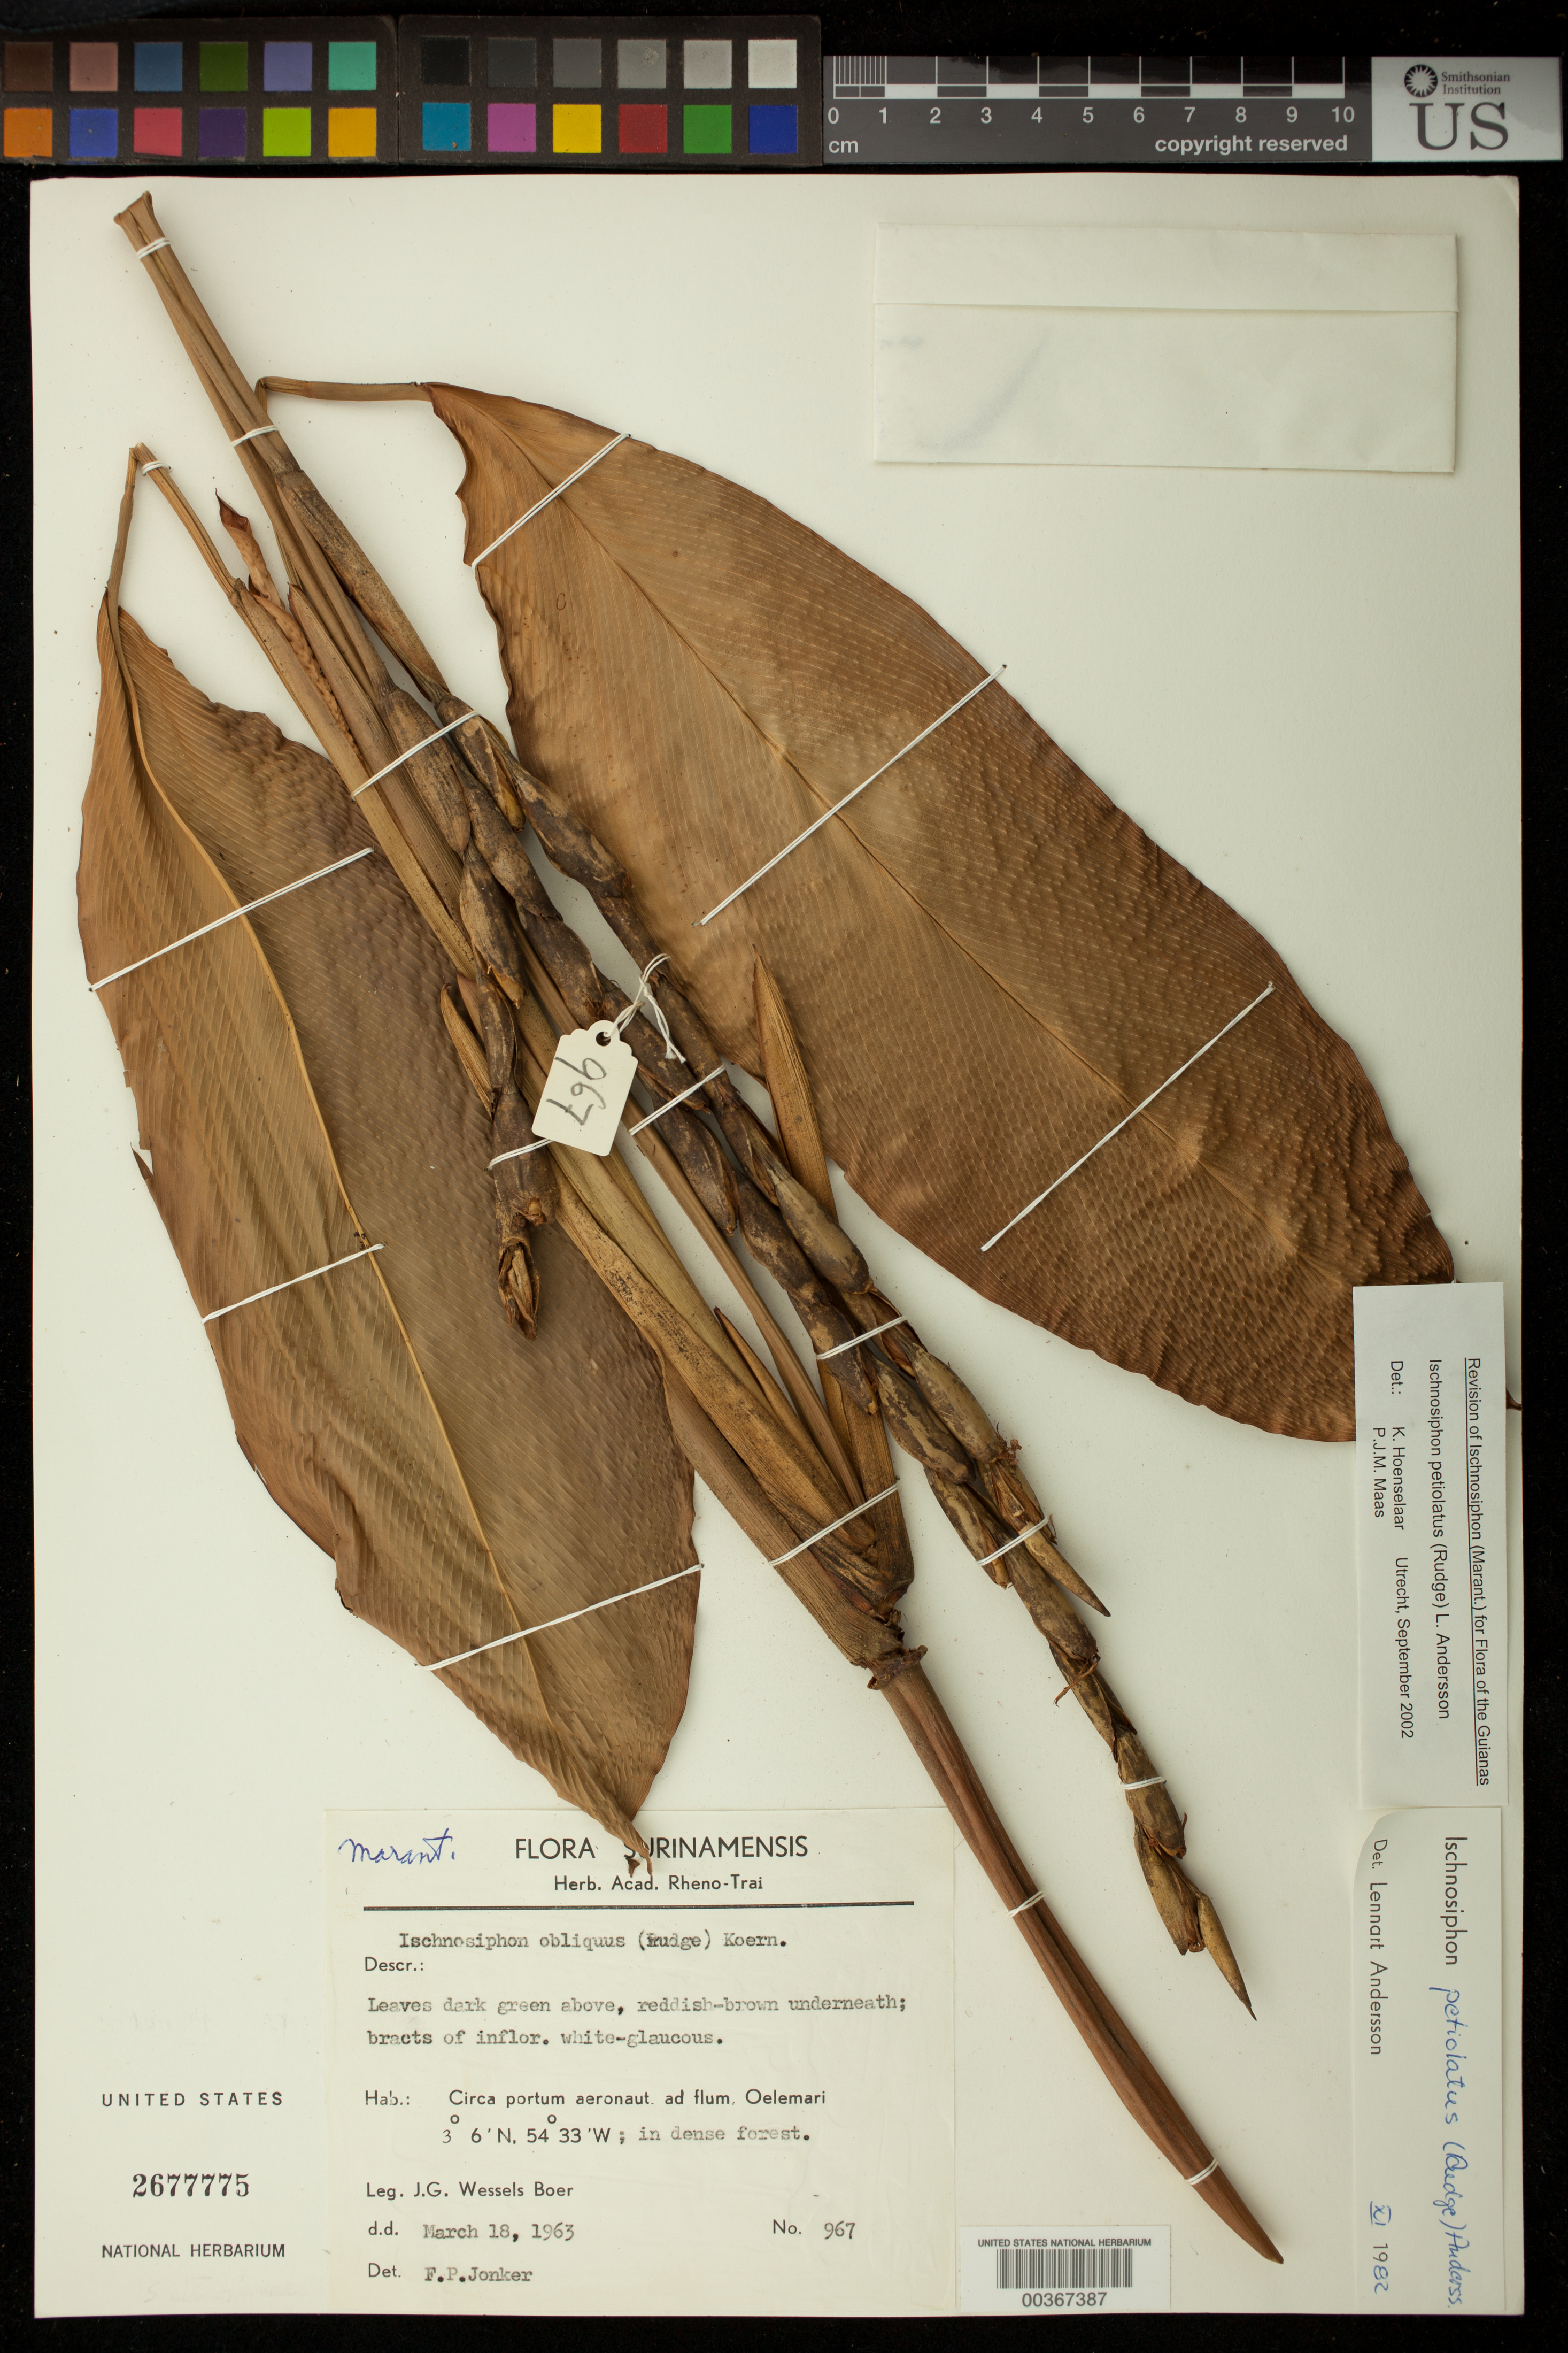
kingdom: Plantae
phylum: Tracheophyta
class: Liliopsida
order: Zingiberales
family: Marantaceae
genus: Ischnosiphon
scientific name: Ischnosiphon petiolatus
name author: (Rudge) L. Andersson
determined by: Andersson, [Bengt] Lennart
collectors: J. G. Wessels Boer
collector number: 967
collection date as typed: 18 Mar 1963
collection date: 1963-03-18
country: Suriname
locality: Circa portum aeronaut. ad flum. oelemari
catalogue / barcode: US 2677775